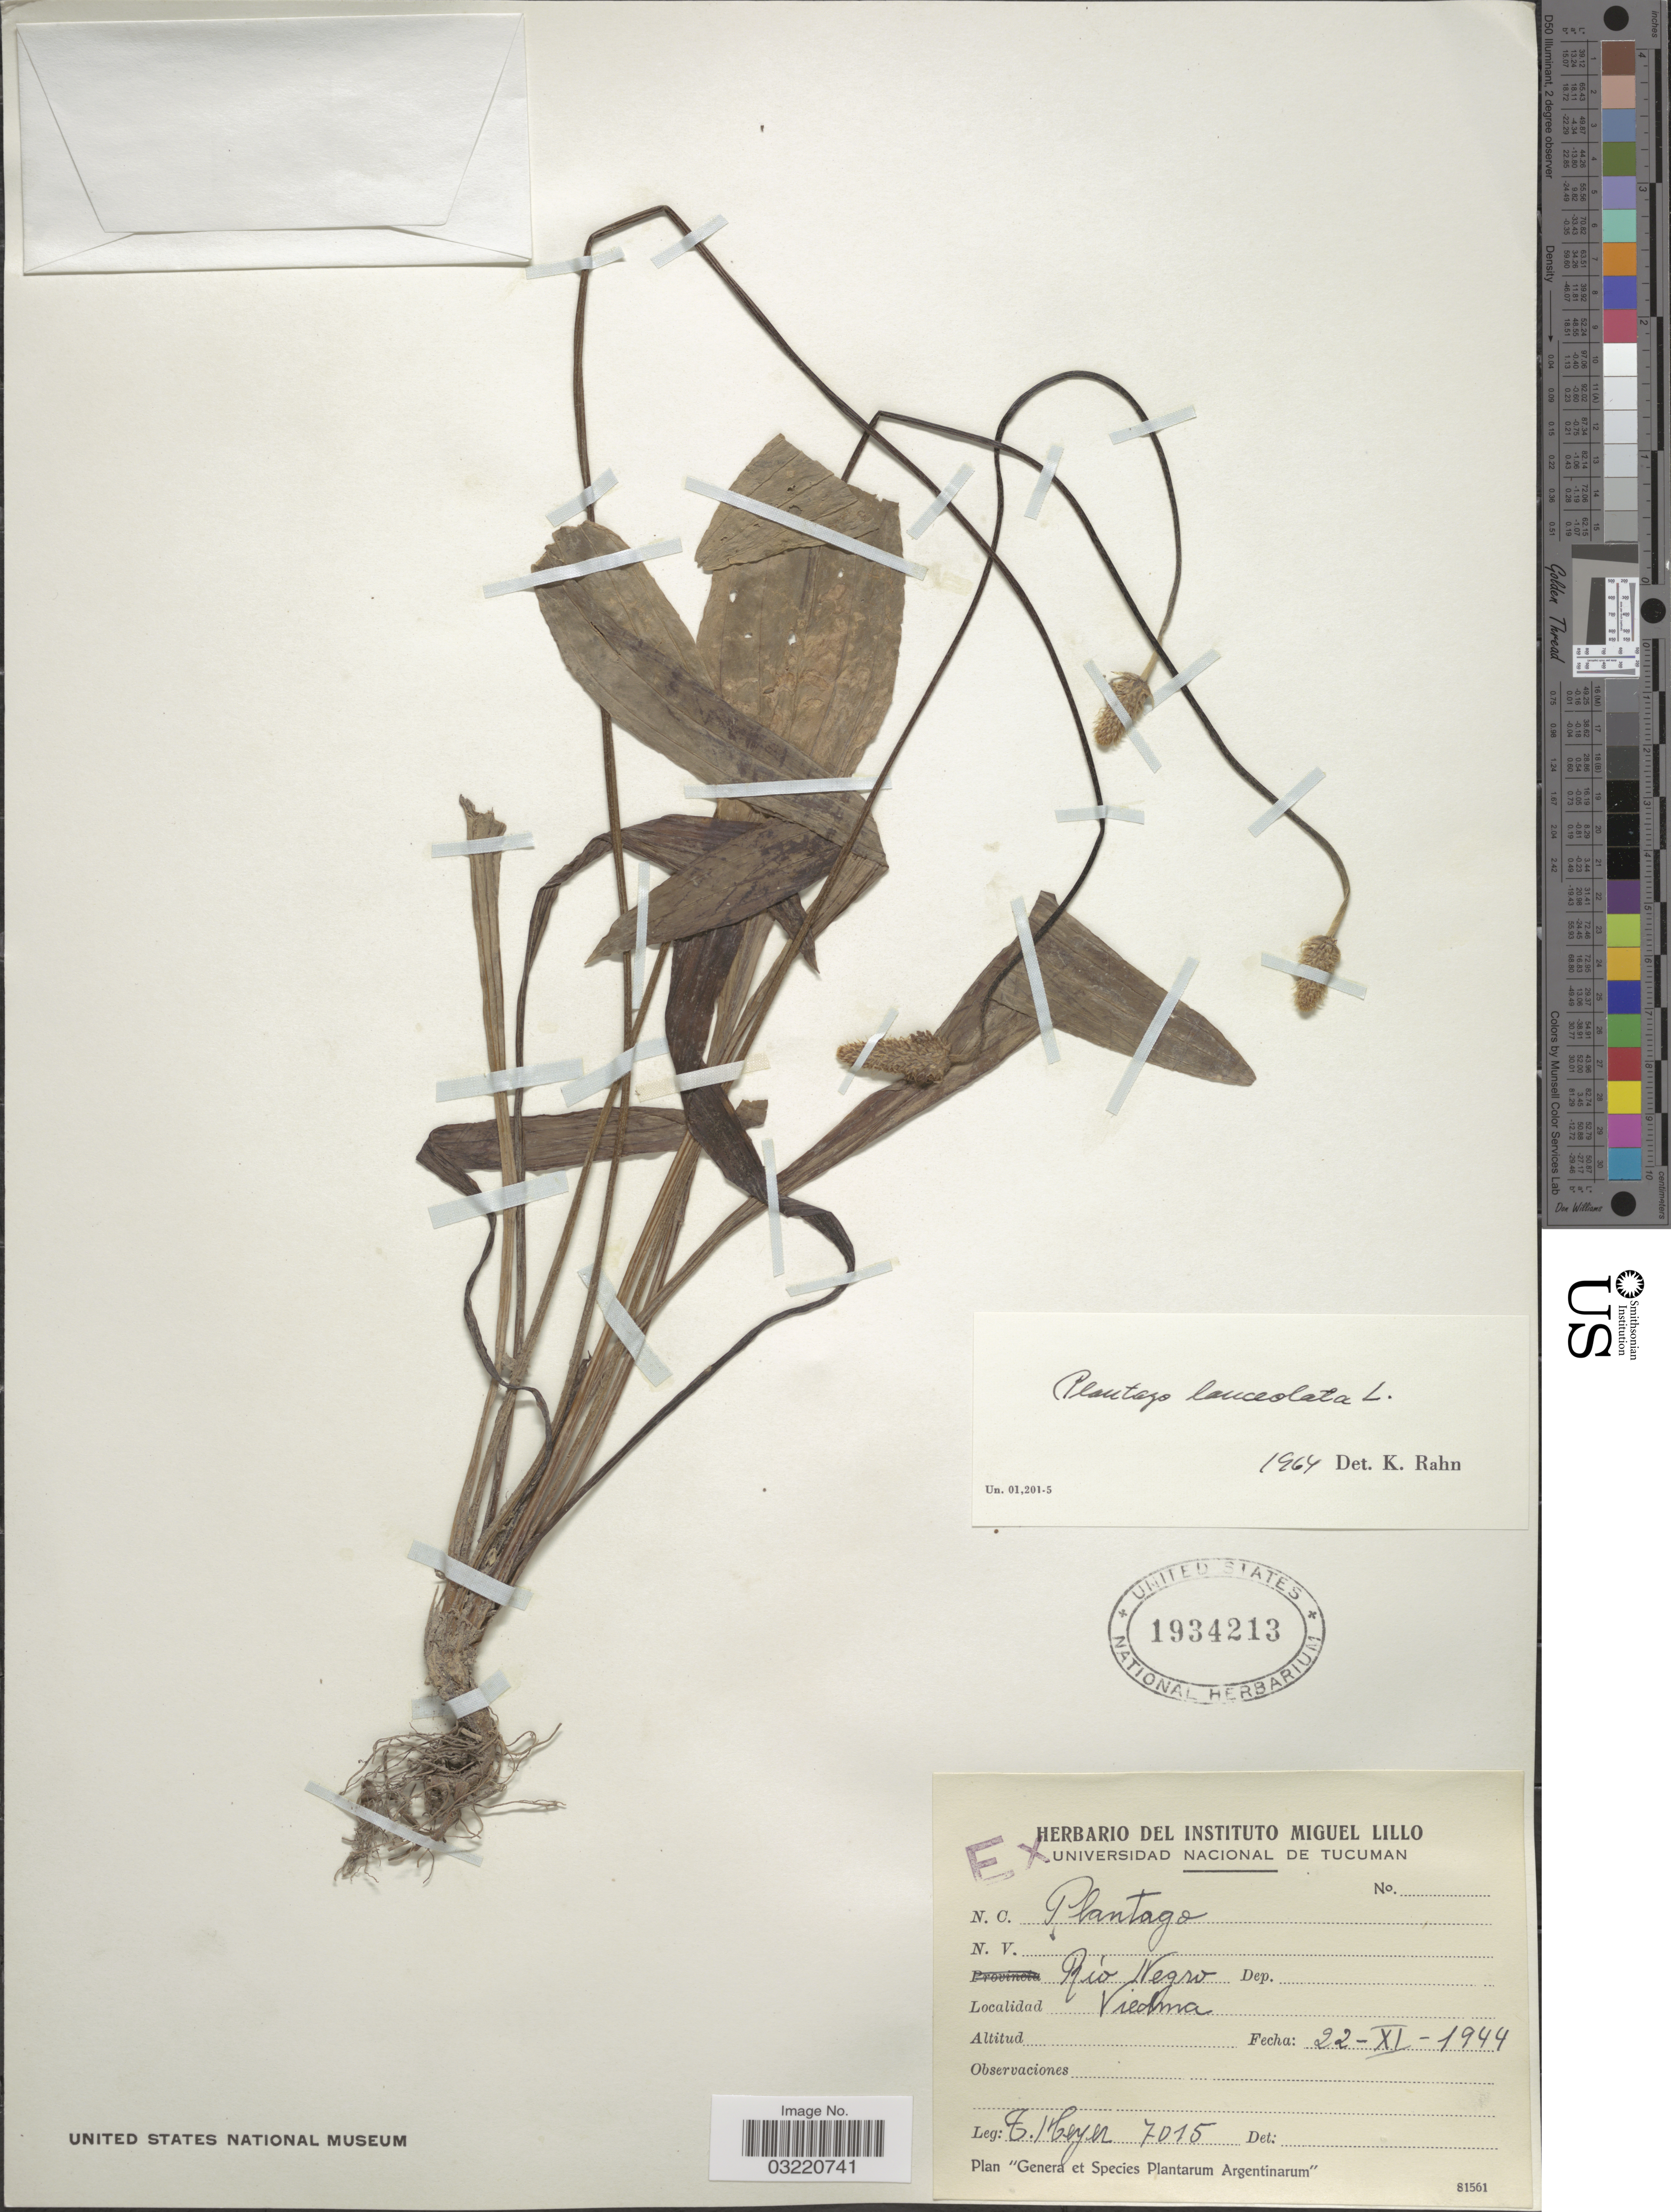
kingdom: Plantae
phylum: Tracheophyta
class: Magnoliopsida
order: Lamiales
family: Plantaginaceae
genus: Plantago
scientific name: Plantago lanceolata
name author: L.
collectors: T. Meyer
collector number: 7015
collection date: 1944-11-22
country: Argentina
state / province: Rio Negro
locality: Viedma.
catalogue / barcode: US 1934213